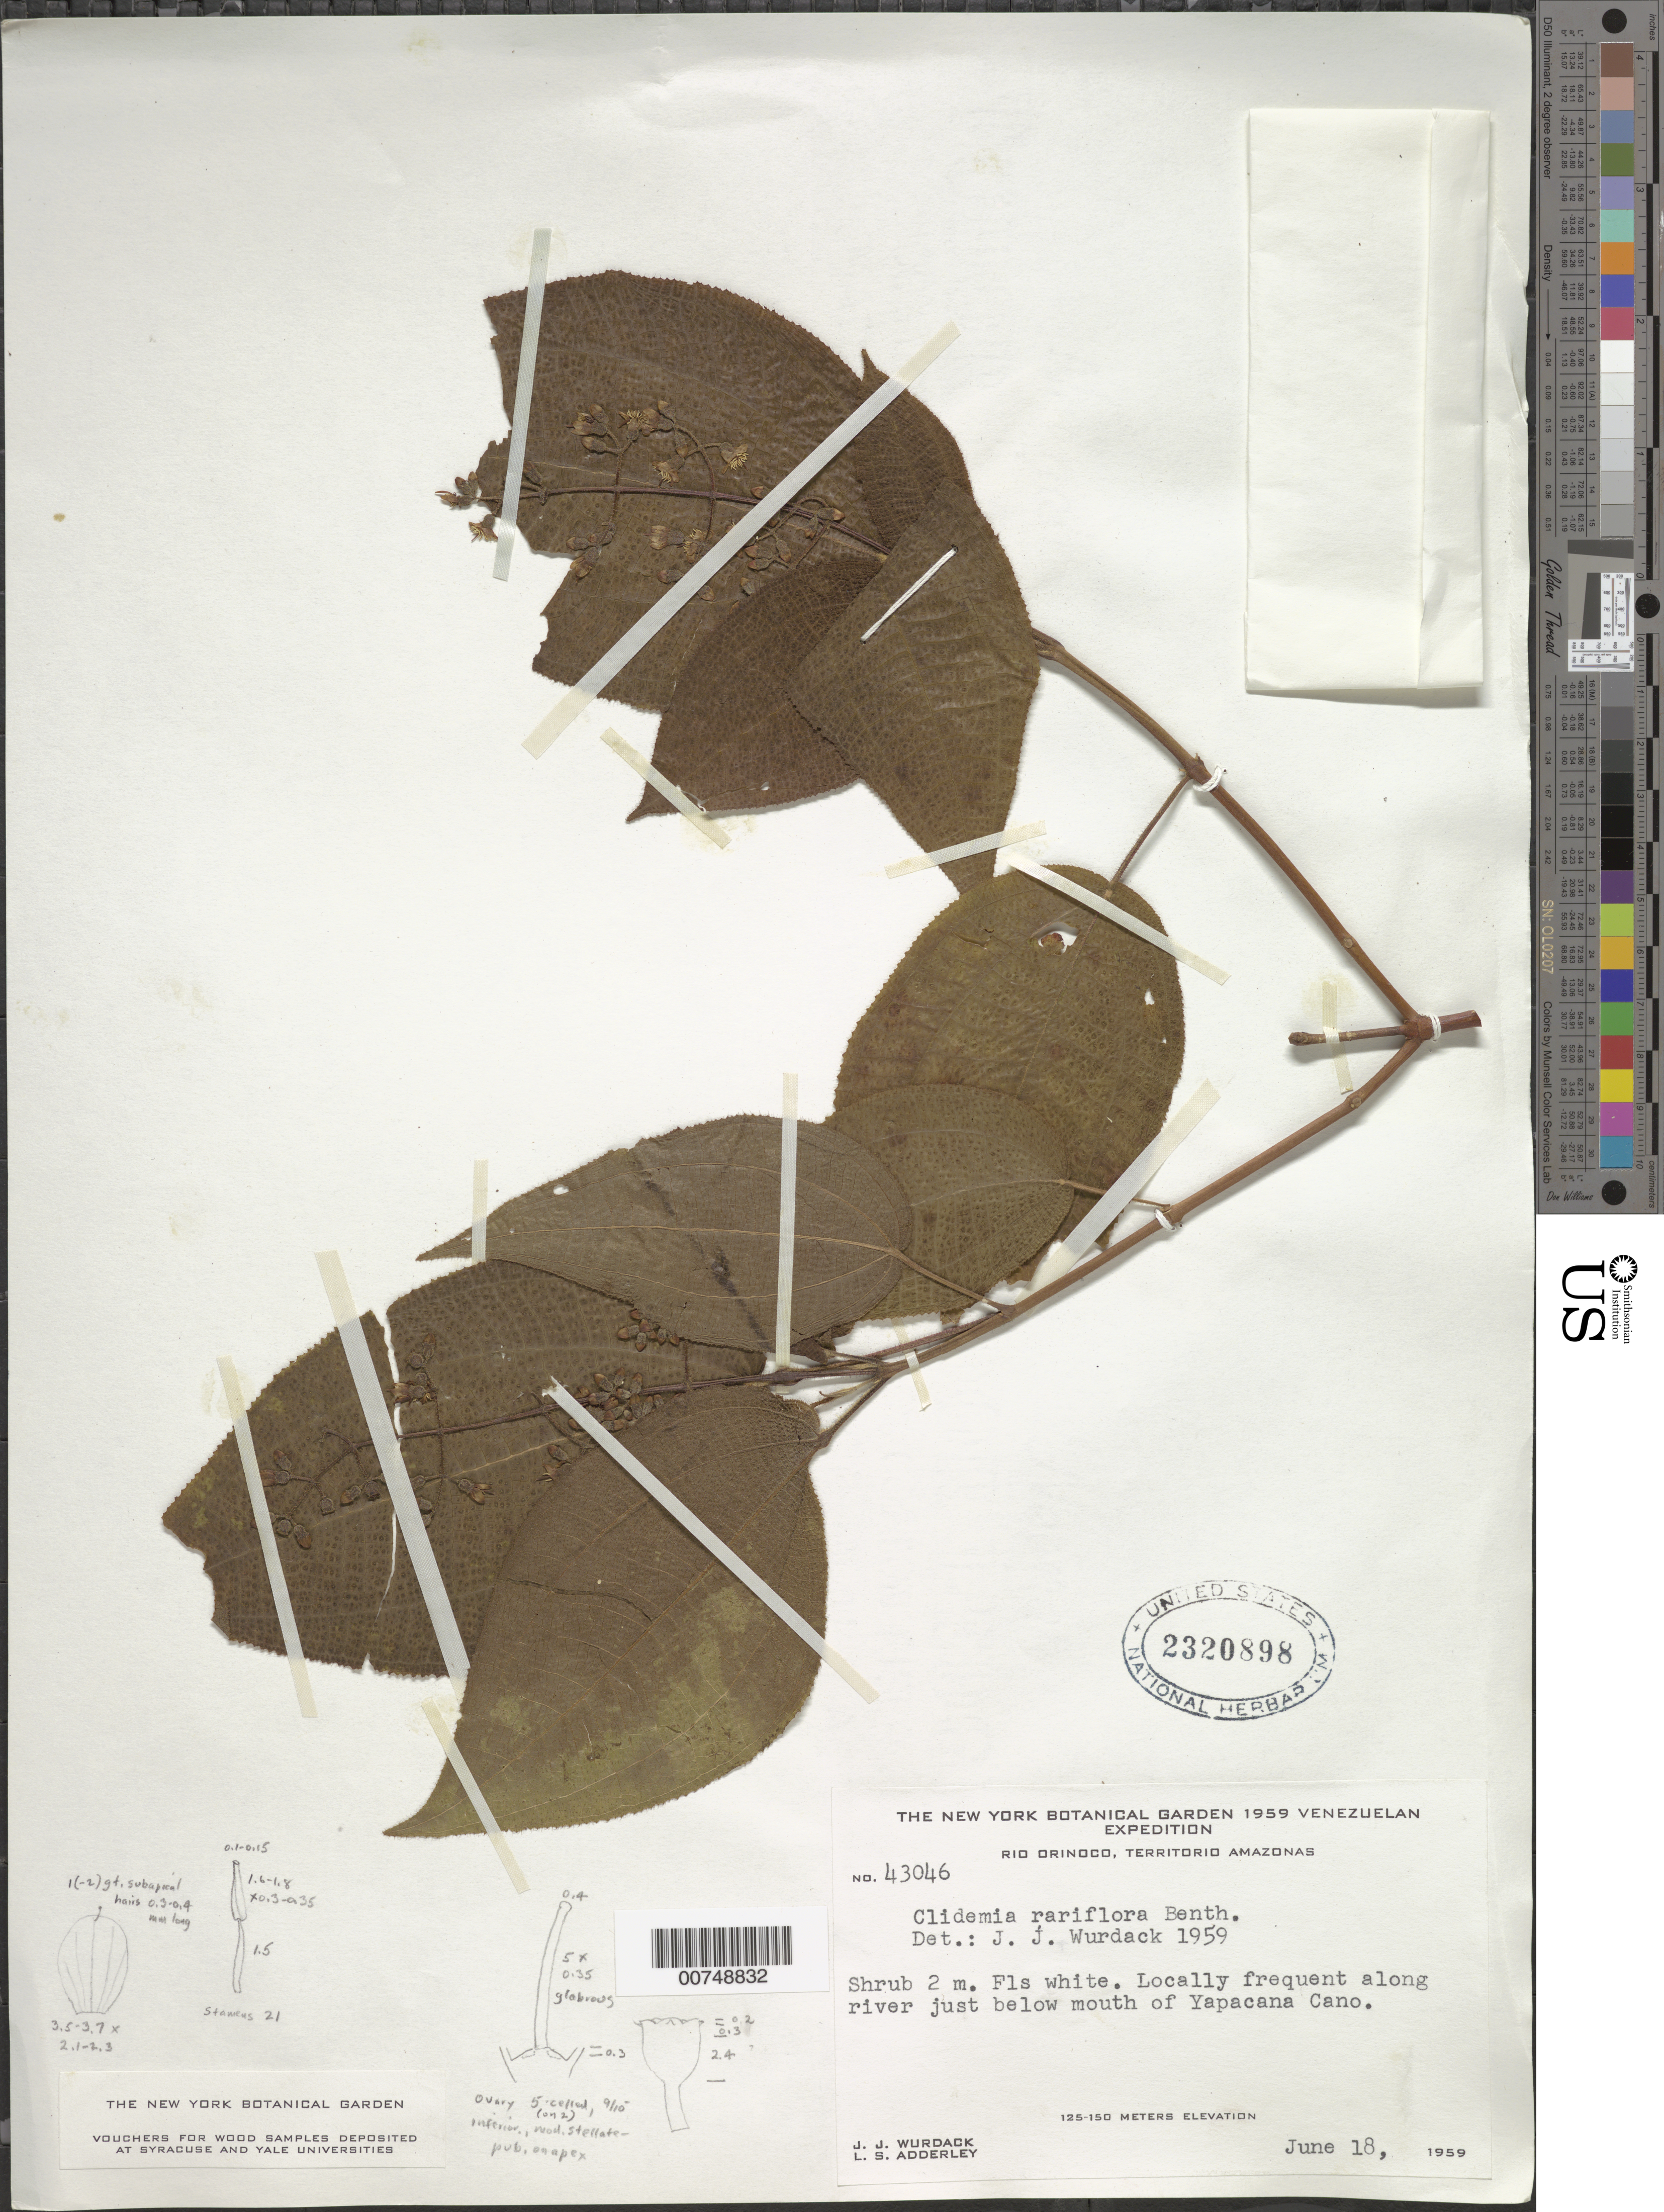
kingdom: Plantae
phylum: Tracheophyta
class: Magnoliopsida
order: Myrtales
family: Melastomataceae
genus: Clidemia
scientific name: Clidemia rariflora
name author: Benth.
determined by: Wurdack, John J., (US), US (UNITED STATES)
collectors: J. J. Wurdack & L. S. Adderley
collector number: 43046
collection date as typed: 18-Jun-59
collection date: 1959-06-18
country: Venezuela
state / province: Amazonas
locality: Río Orinoco, Caño Yapacana, just below mouth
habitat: Along river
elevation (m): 125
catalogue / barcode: US 2320898